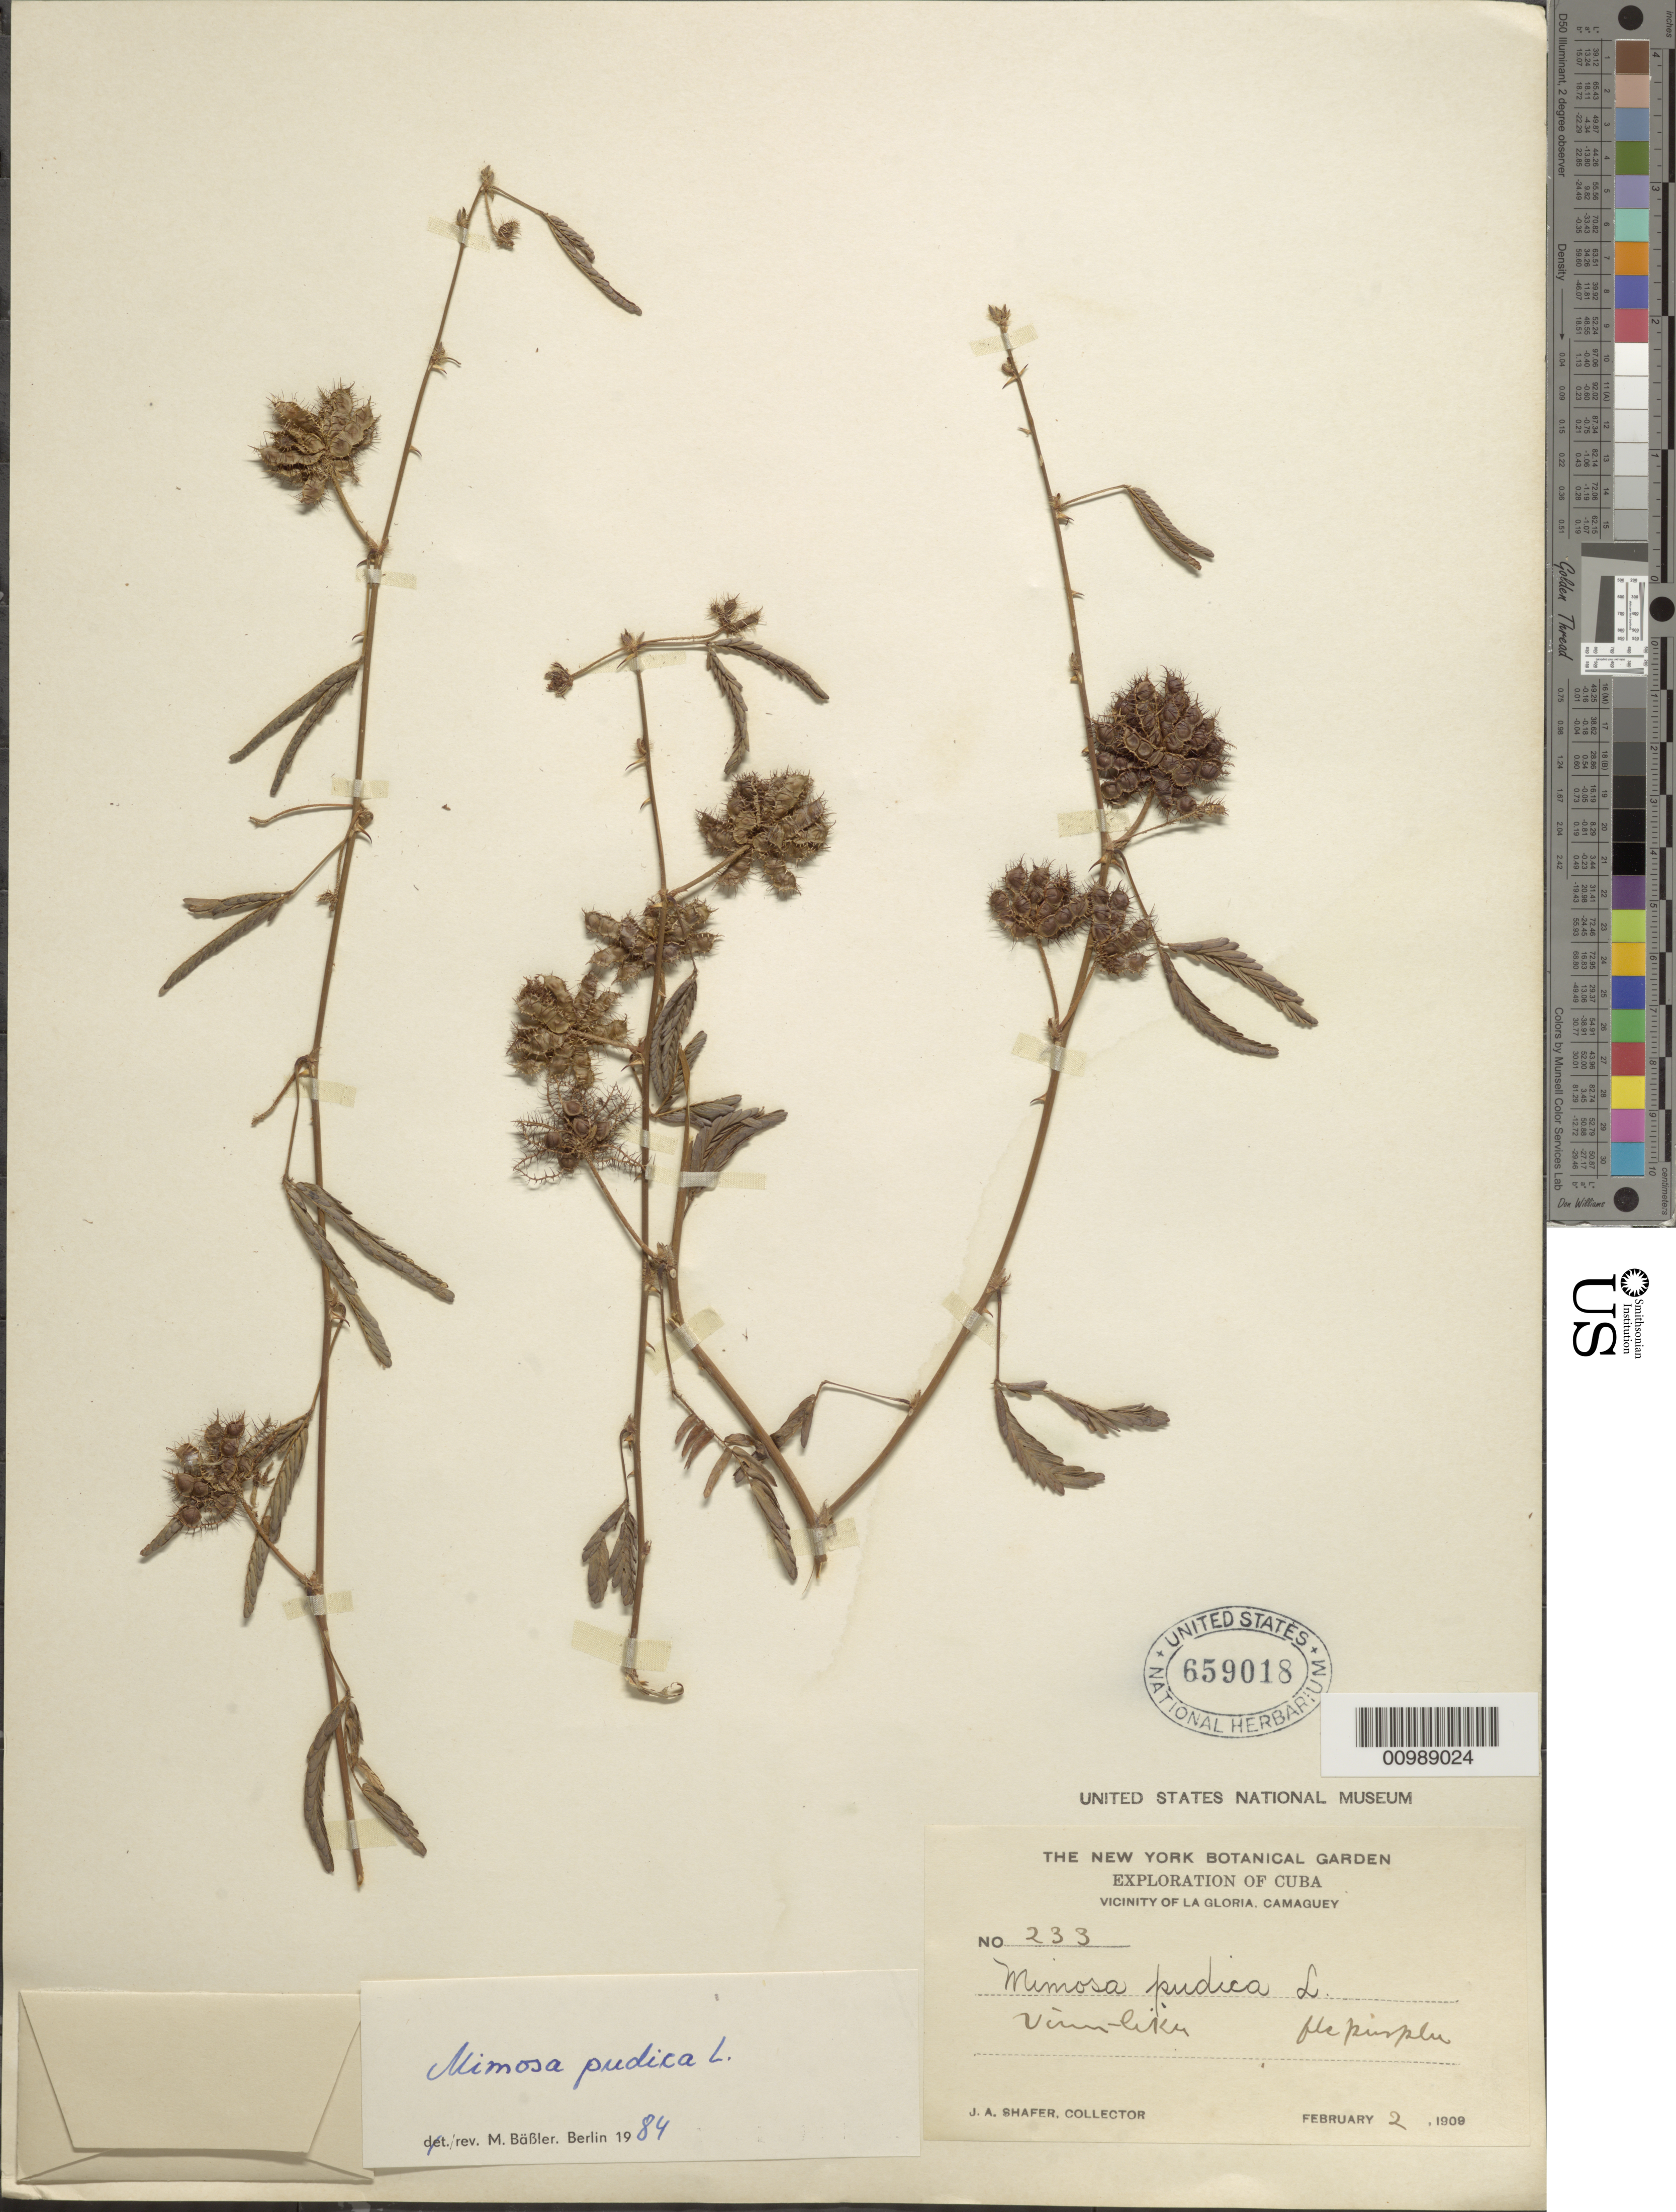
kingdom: Plantae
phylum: Tracheophyta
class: Magnoliopsida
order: Fabales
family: Fabaceae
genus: Mimosa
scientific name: Mimosa pudica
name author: L.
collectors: J. A. Shafer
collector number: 233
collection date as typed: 02 Feb 1909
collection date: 1909-02-02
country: Cuba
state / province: Camagüey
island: Cuba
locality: La Gloria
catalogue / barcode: US 659018